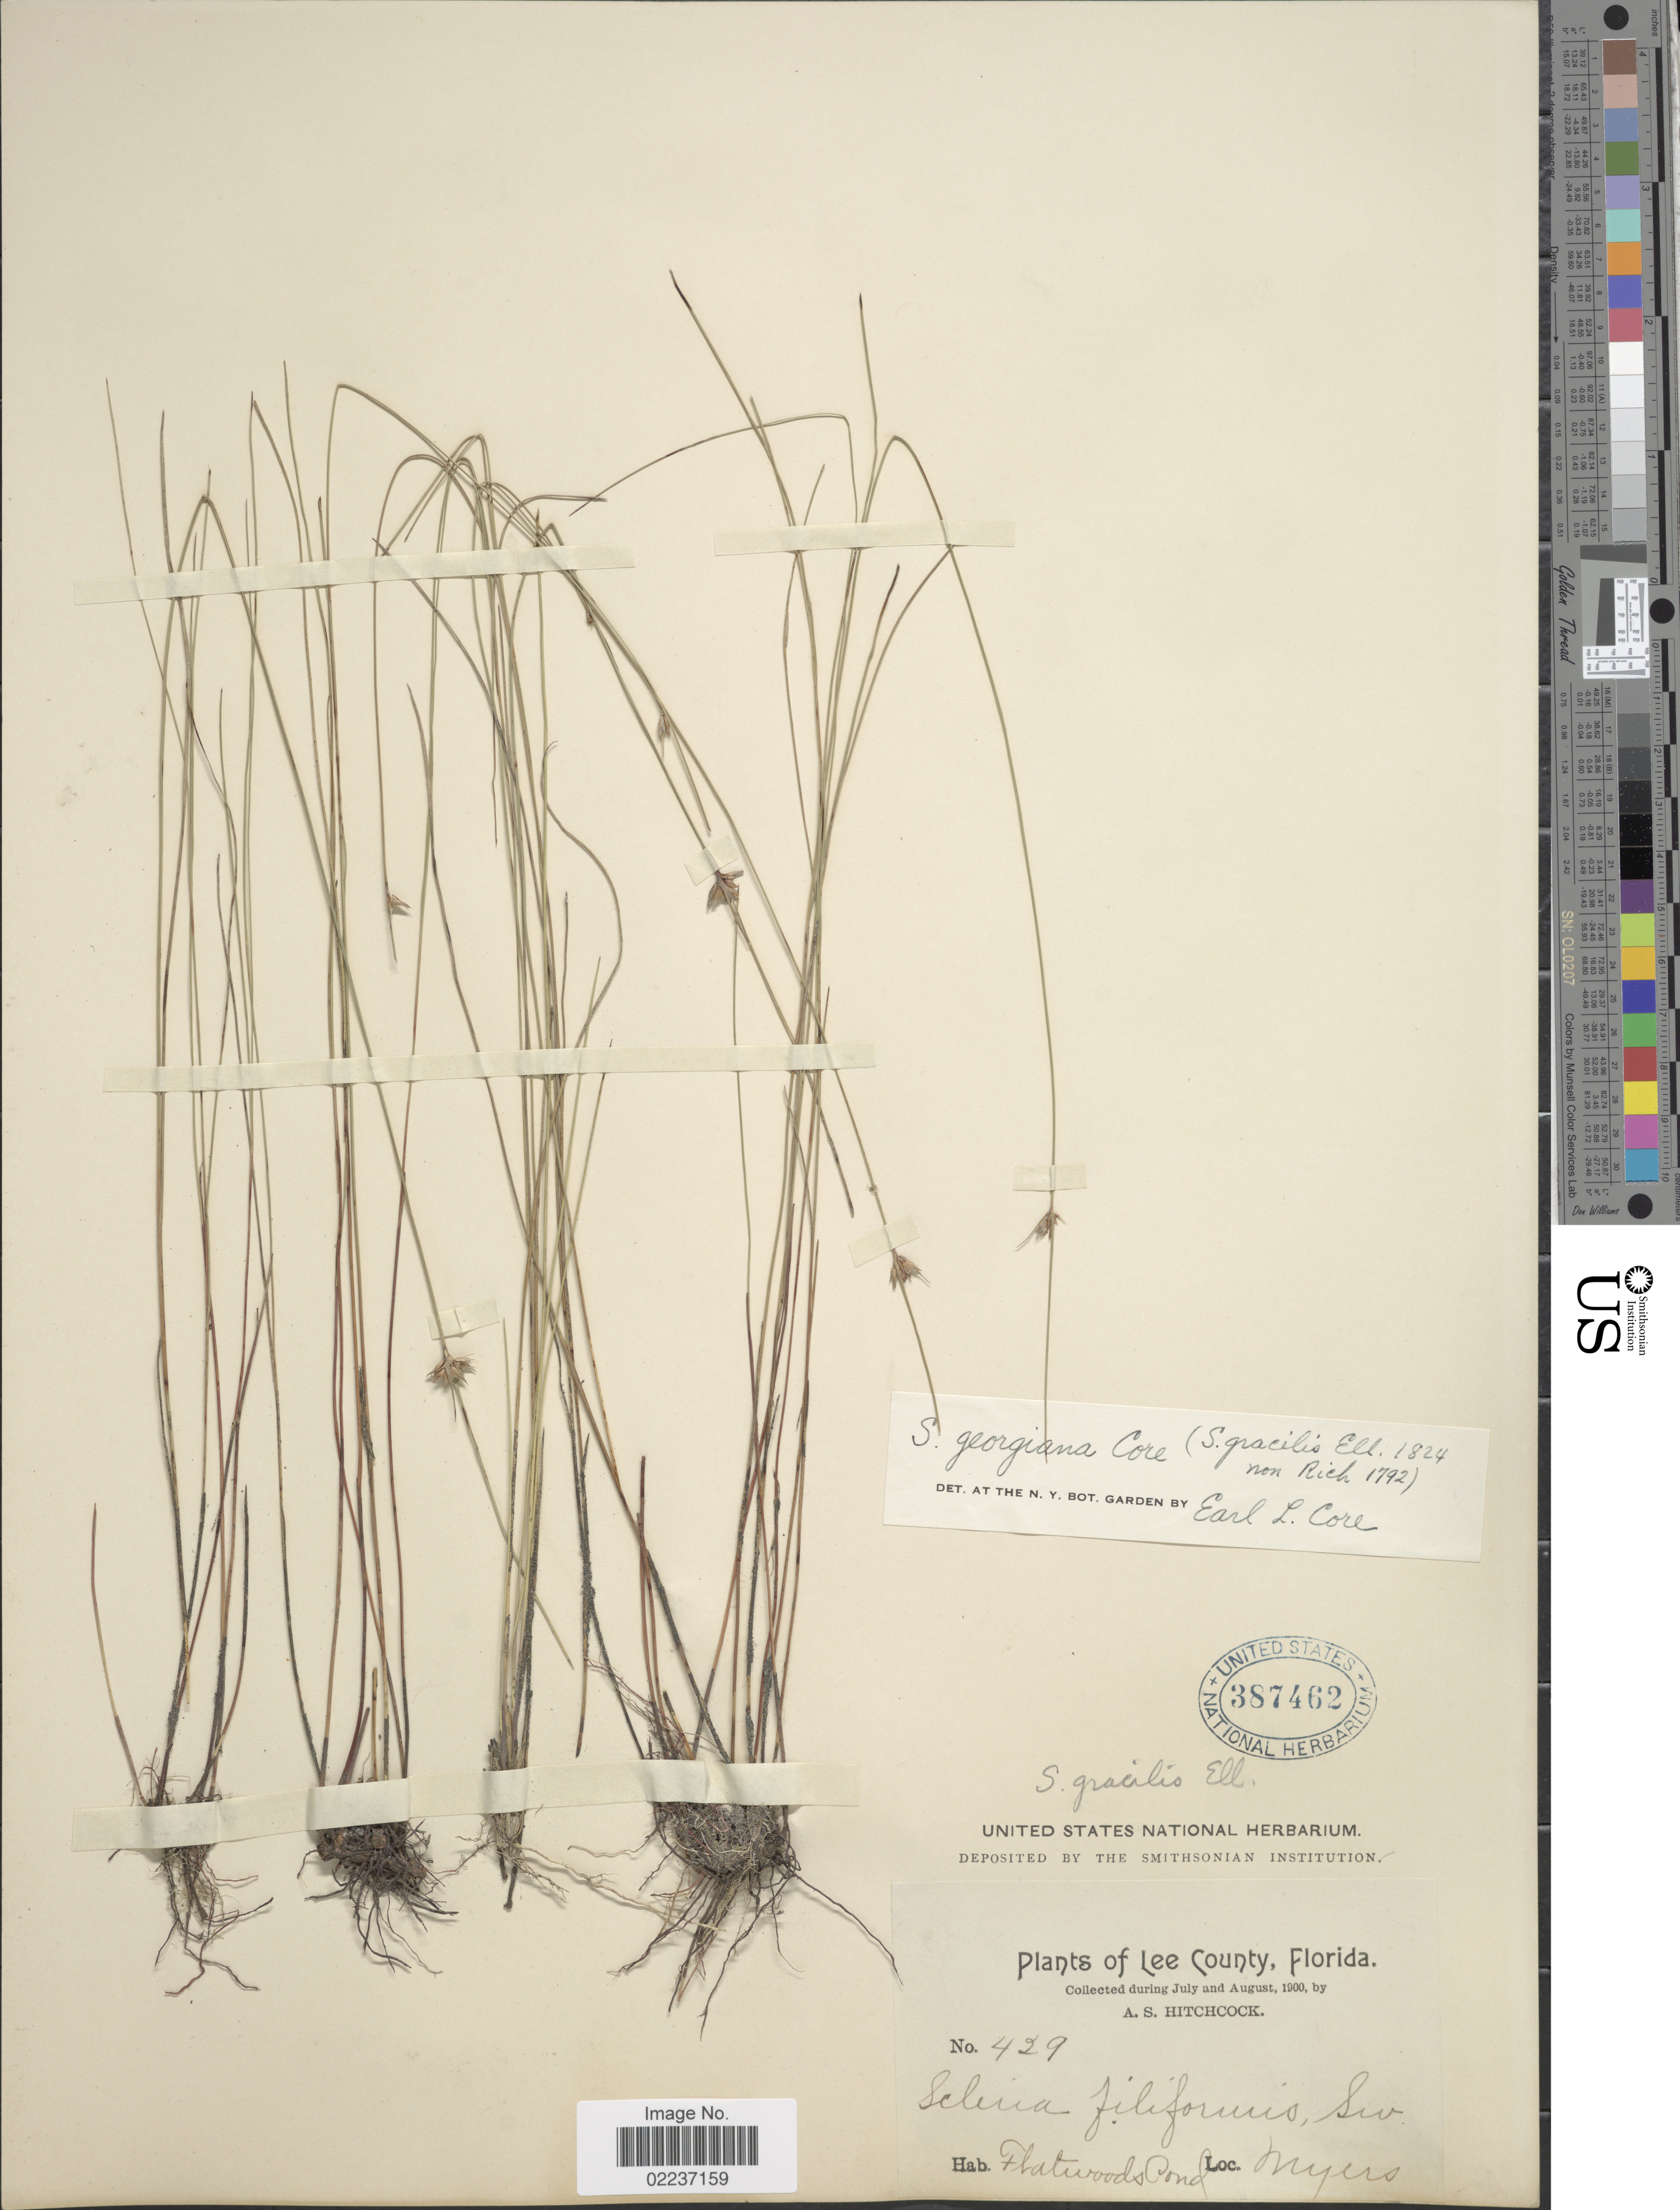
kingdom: Plantae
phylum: Tracheophyta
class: Liliopsida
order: Poales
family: Cyperaceae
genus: Scleria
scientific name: Scleria georgiana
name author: Core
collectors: A. S. Hitchcock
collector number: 429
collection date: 1900-07/1900-08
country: United States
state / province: Florida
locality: Lee County, flatwood Pond, Myers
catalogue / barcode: US 387462